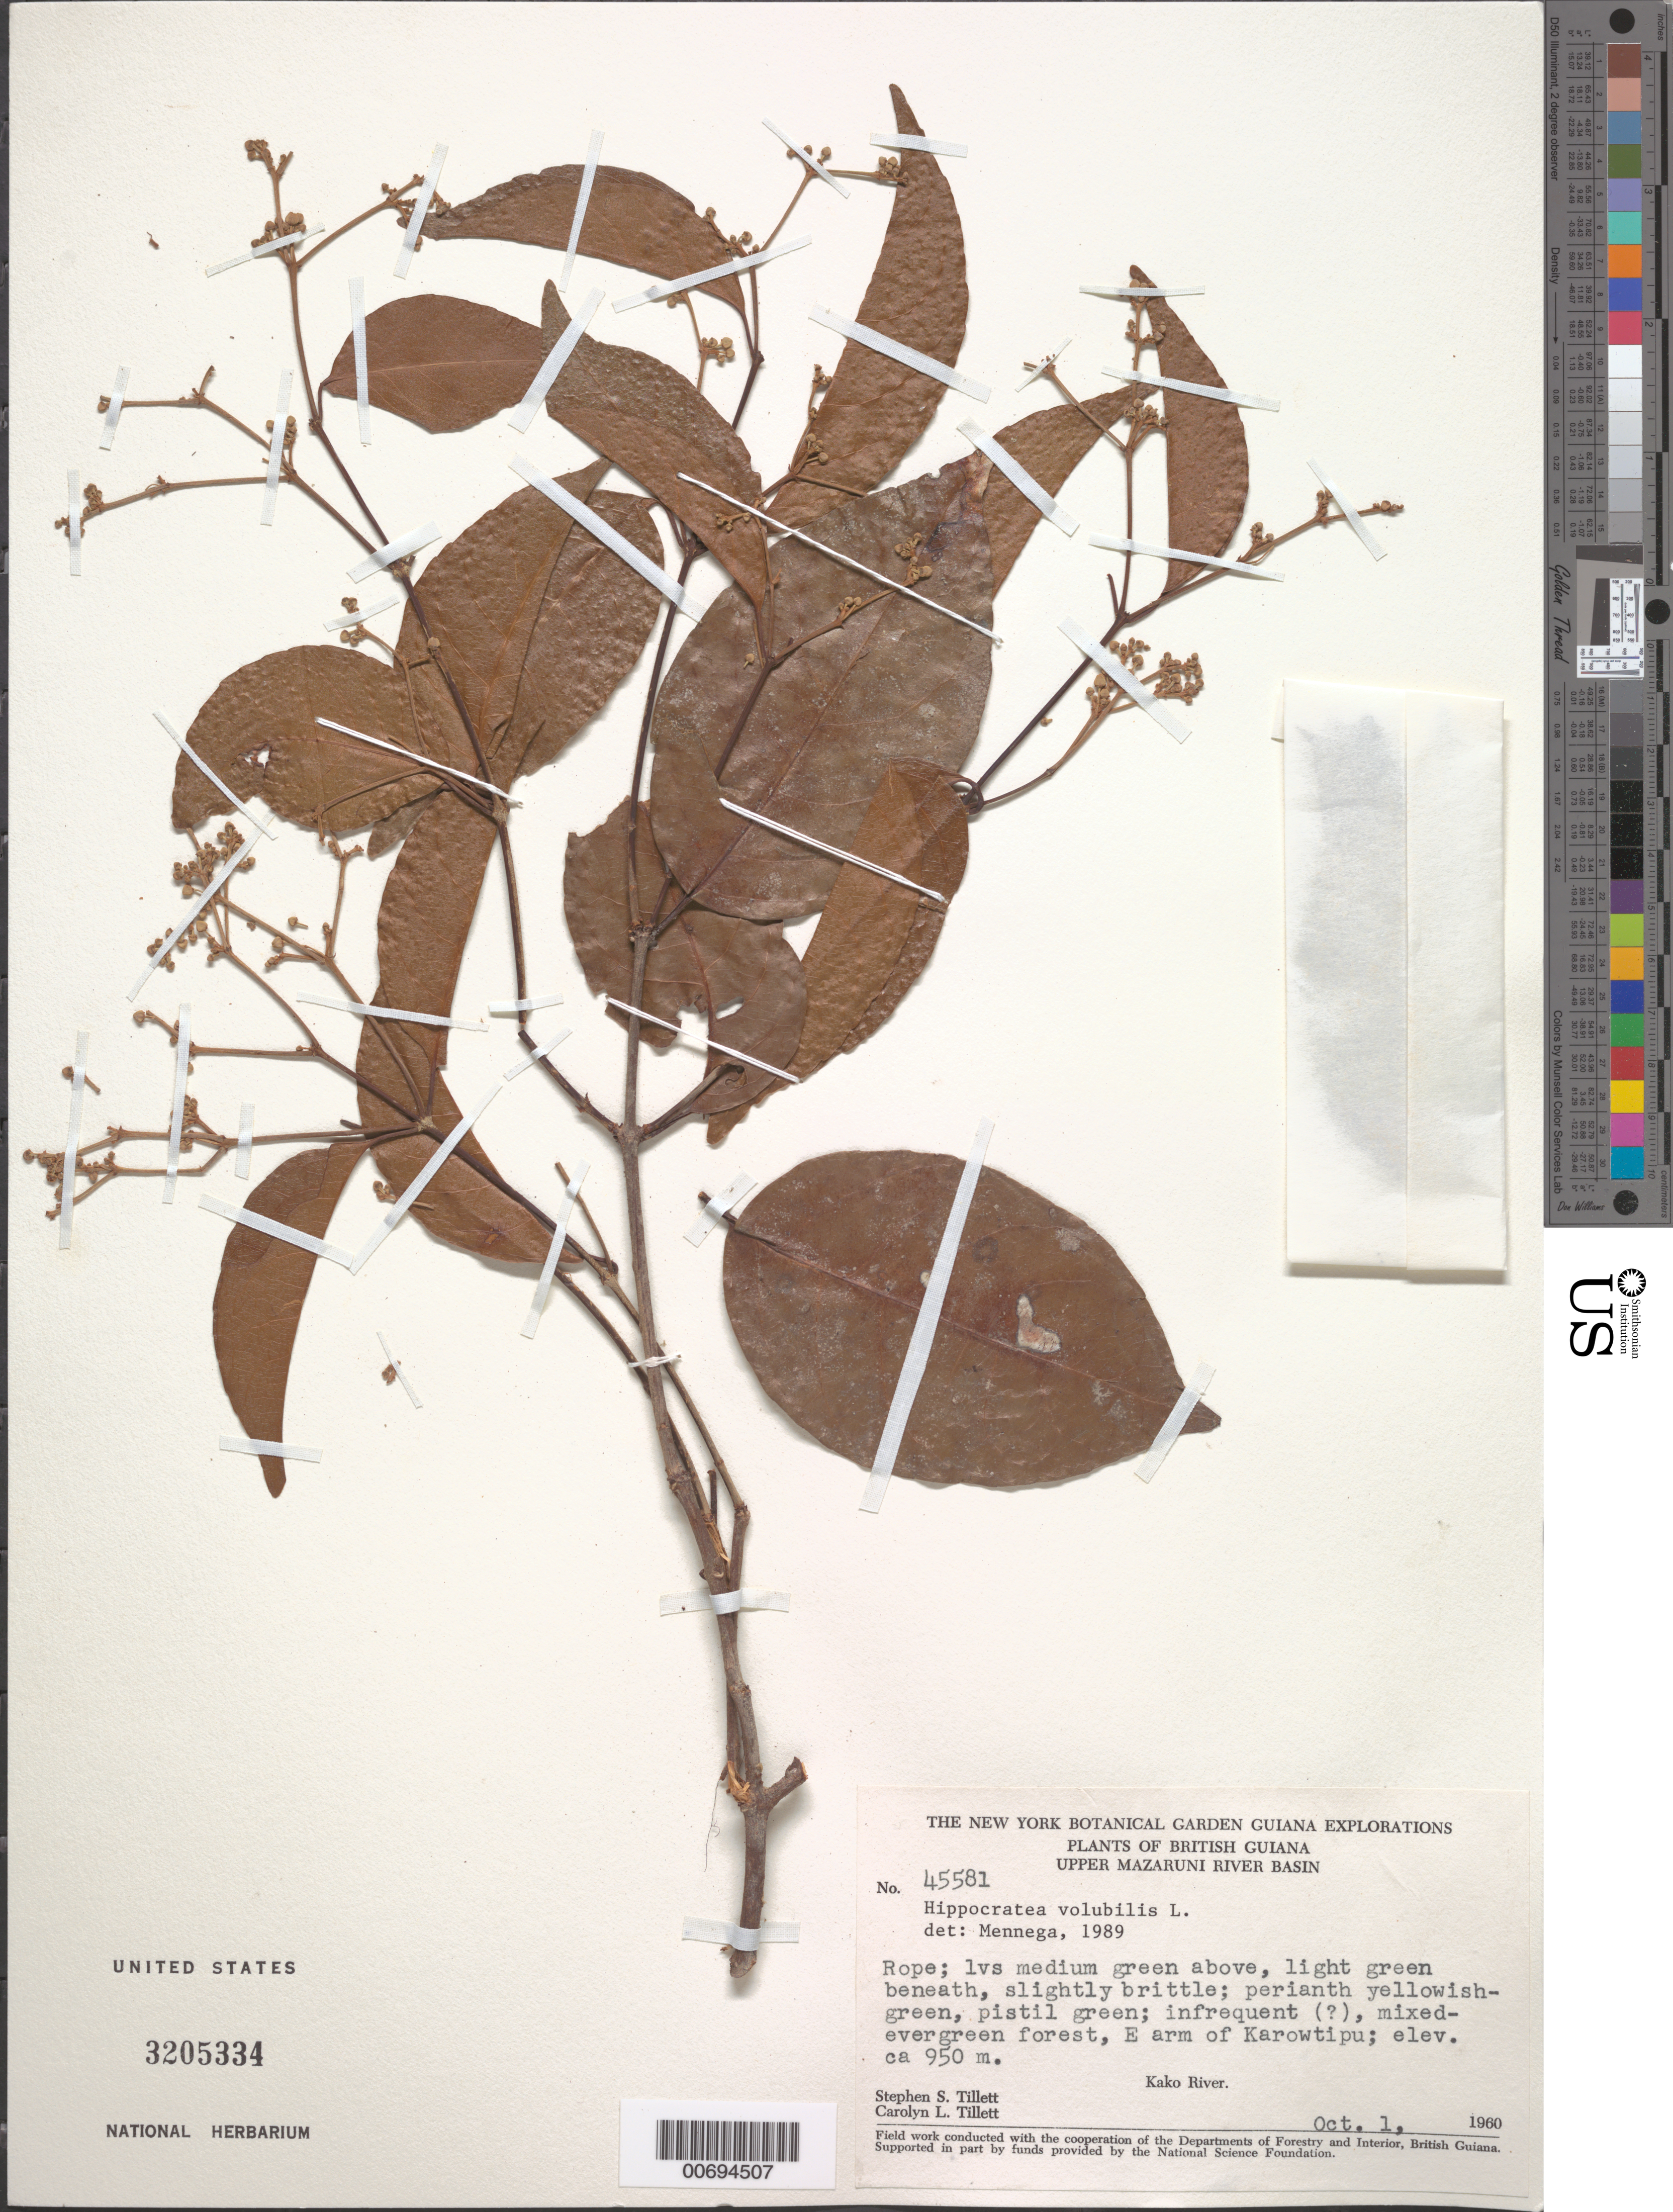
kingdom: Plantae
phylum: Tracheophyta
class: Magnoliopsida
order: Celastrales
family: Celastraceae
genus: Hippocratea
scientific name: Hippocratea volubilis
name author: L.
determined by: Mennega, A. M. W.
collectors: S. S. Tillett, C. L. Tillett & R. Boyan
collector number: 45581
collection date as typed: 1-Oct-60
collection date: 1960-10-01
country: Guyana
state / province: Cuyuni-Mazaruni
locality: Karowtipu, E end of, Kako R., upper Mazaruni River Basin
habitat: Mixed evergreen forest on E. arm of Karowtipu (ca. elevation in meters)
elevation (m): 945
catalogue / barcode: US 3205334